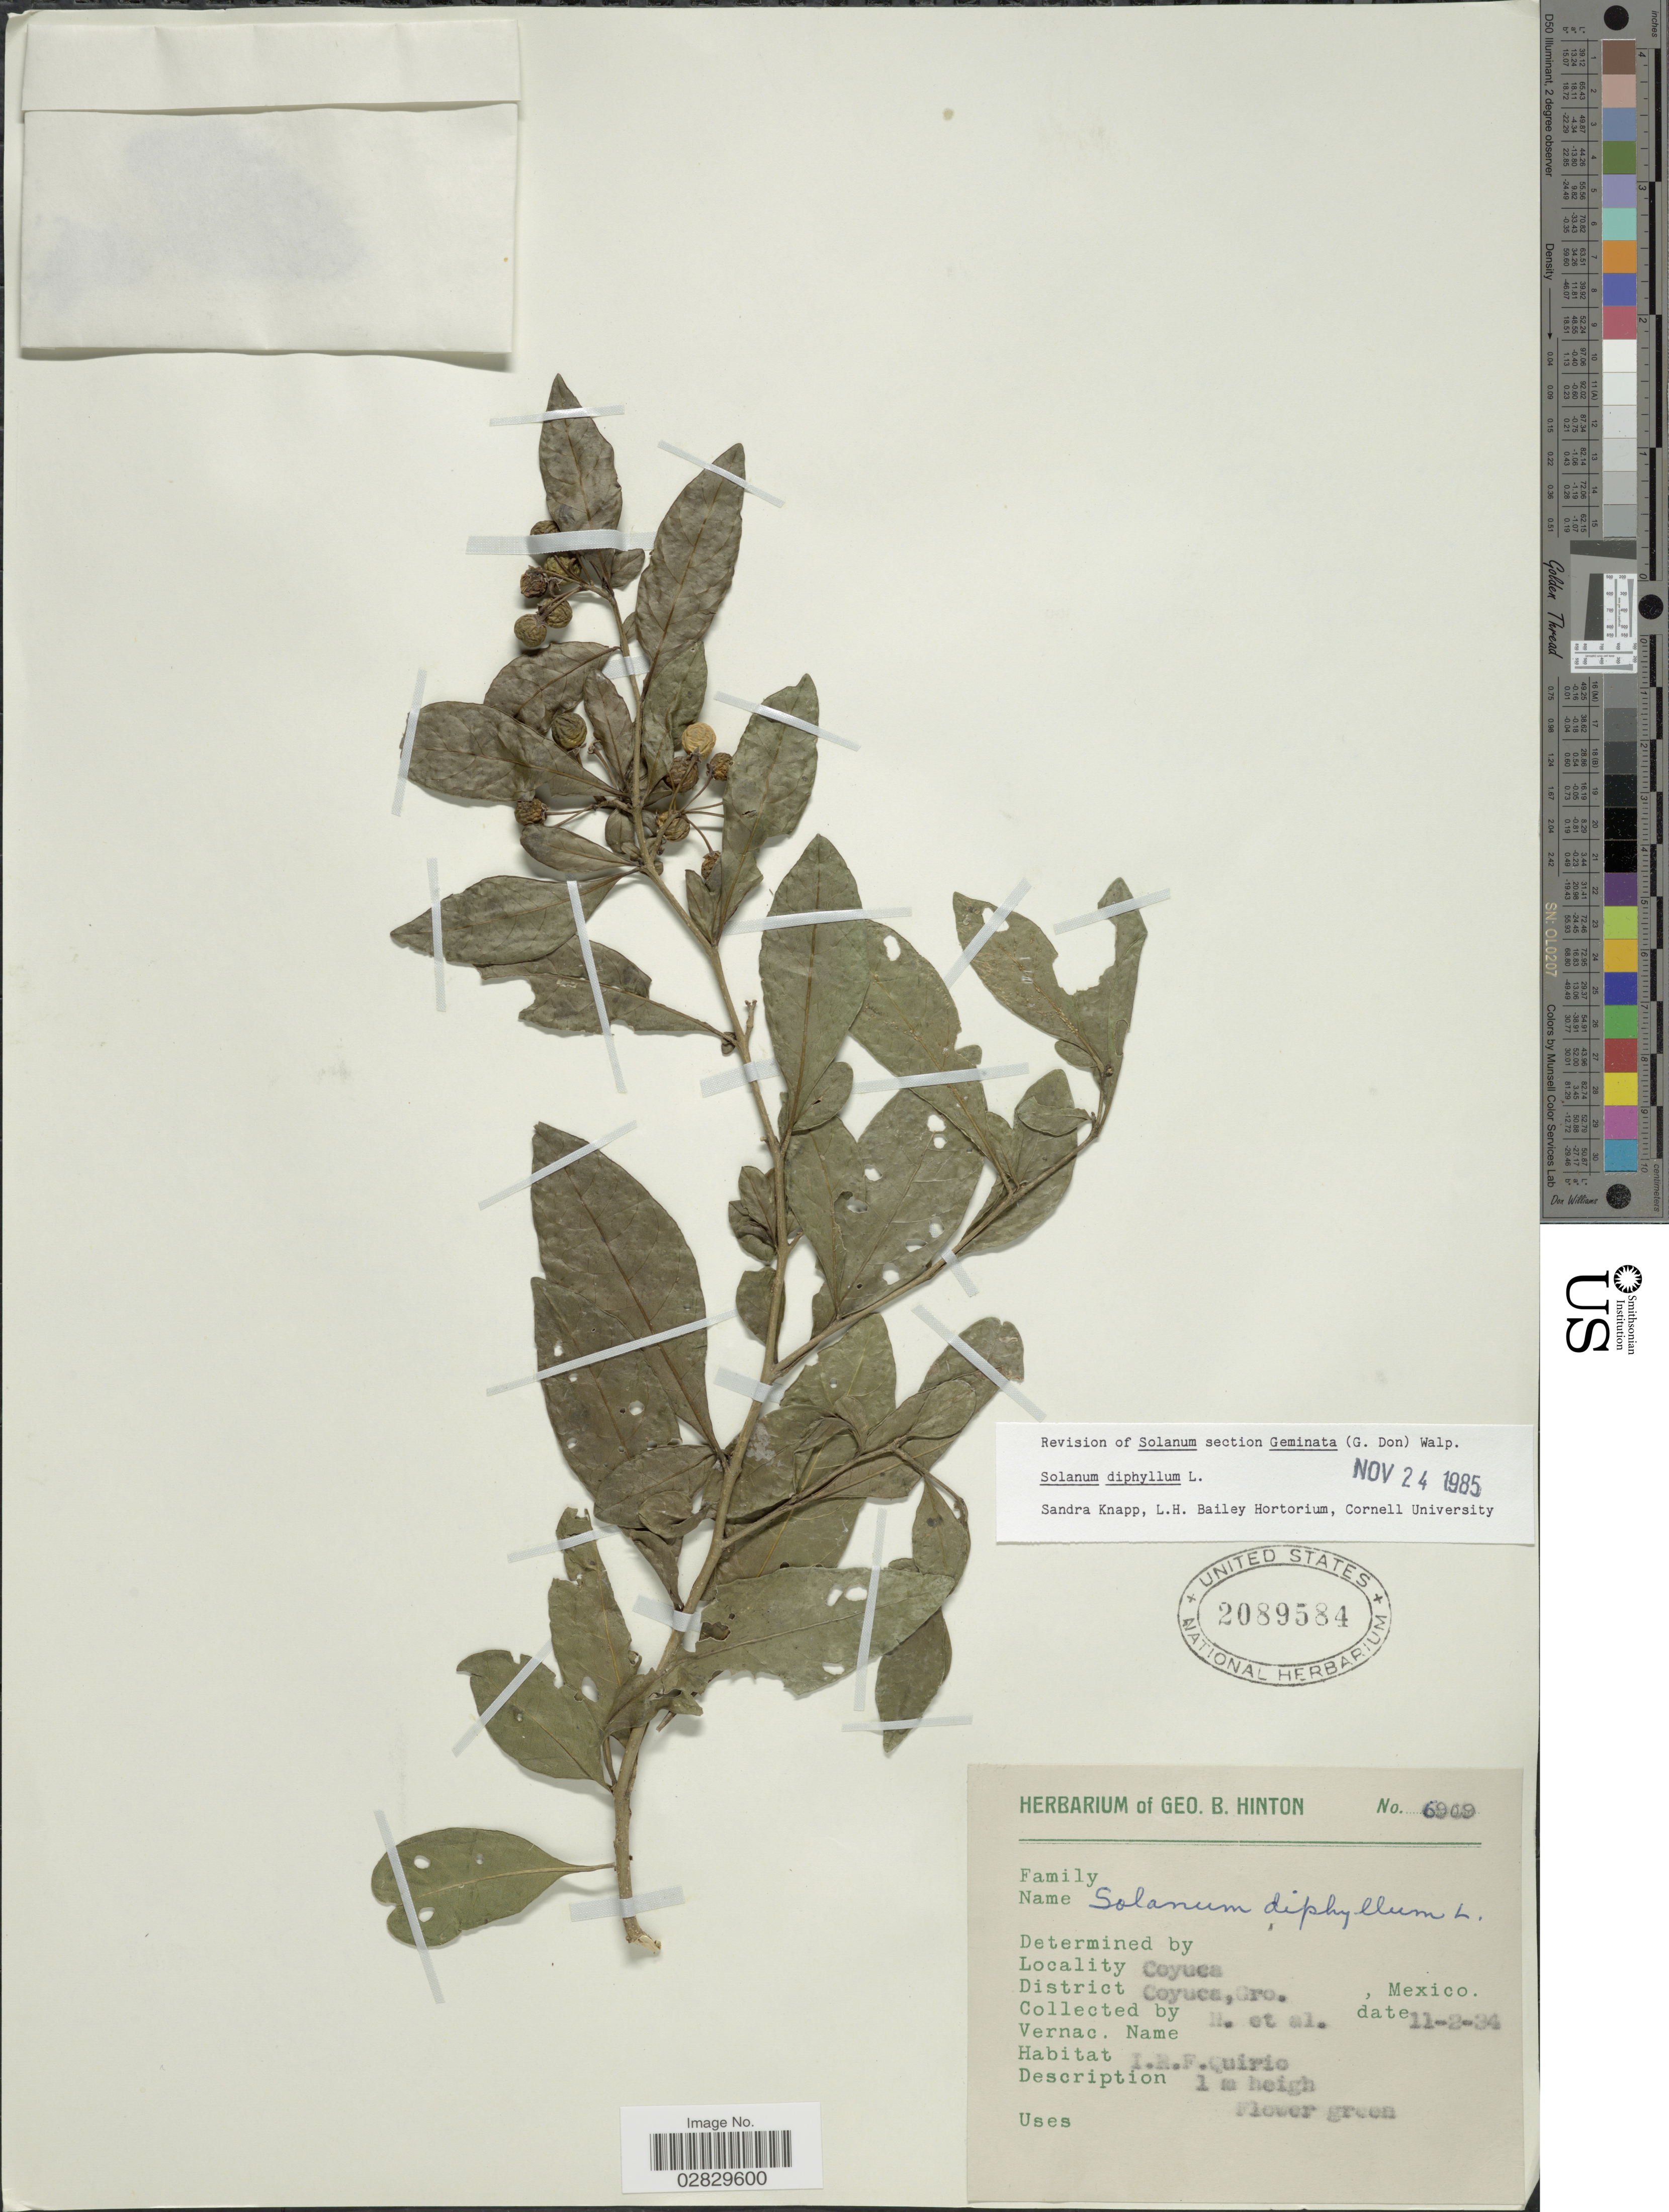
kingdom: Plantae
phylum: Tracheophyta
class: Magnoliopsida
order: Solanales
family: Solanaceae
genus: Solanum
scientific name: Solanum diphyllum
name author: L.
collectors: G. B. Hinton & et al.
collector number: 6909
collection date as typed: Transcribed d/m/y: 2/11/34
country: Mexico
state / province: Guerrero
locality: Coyuca. District Coyuca.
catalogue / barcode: US 2089584